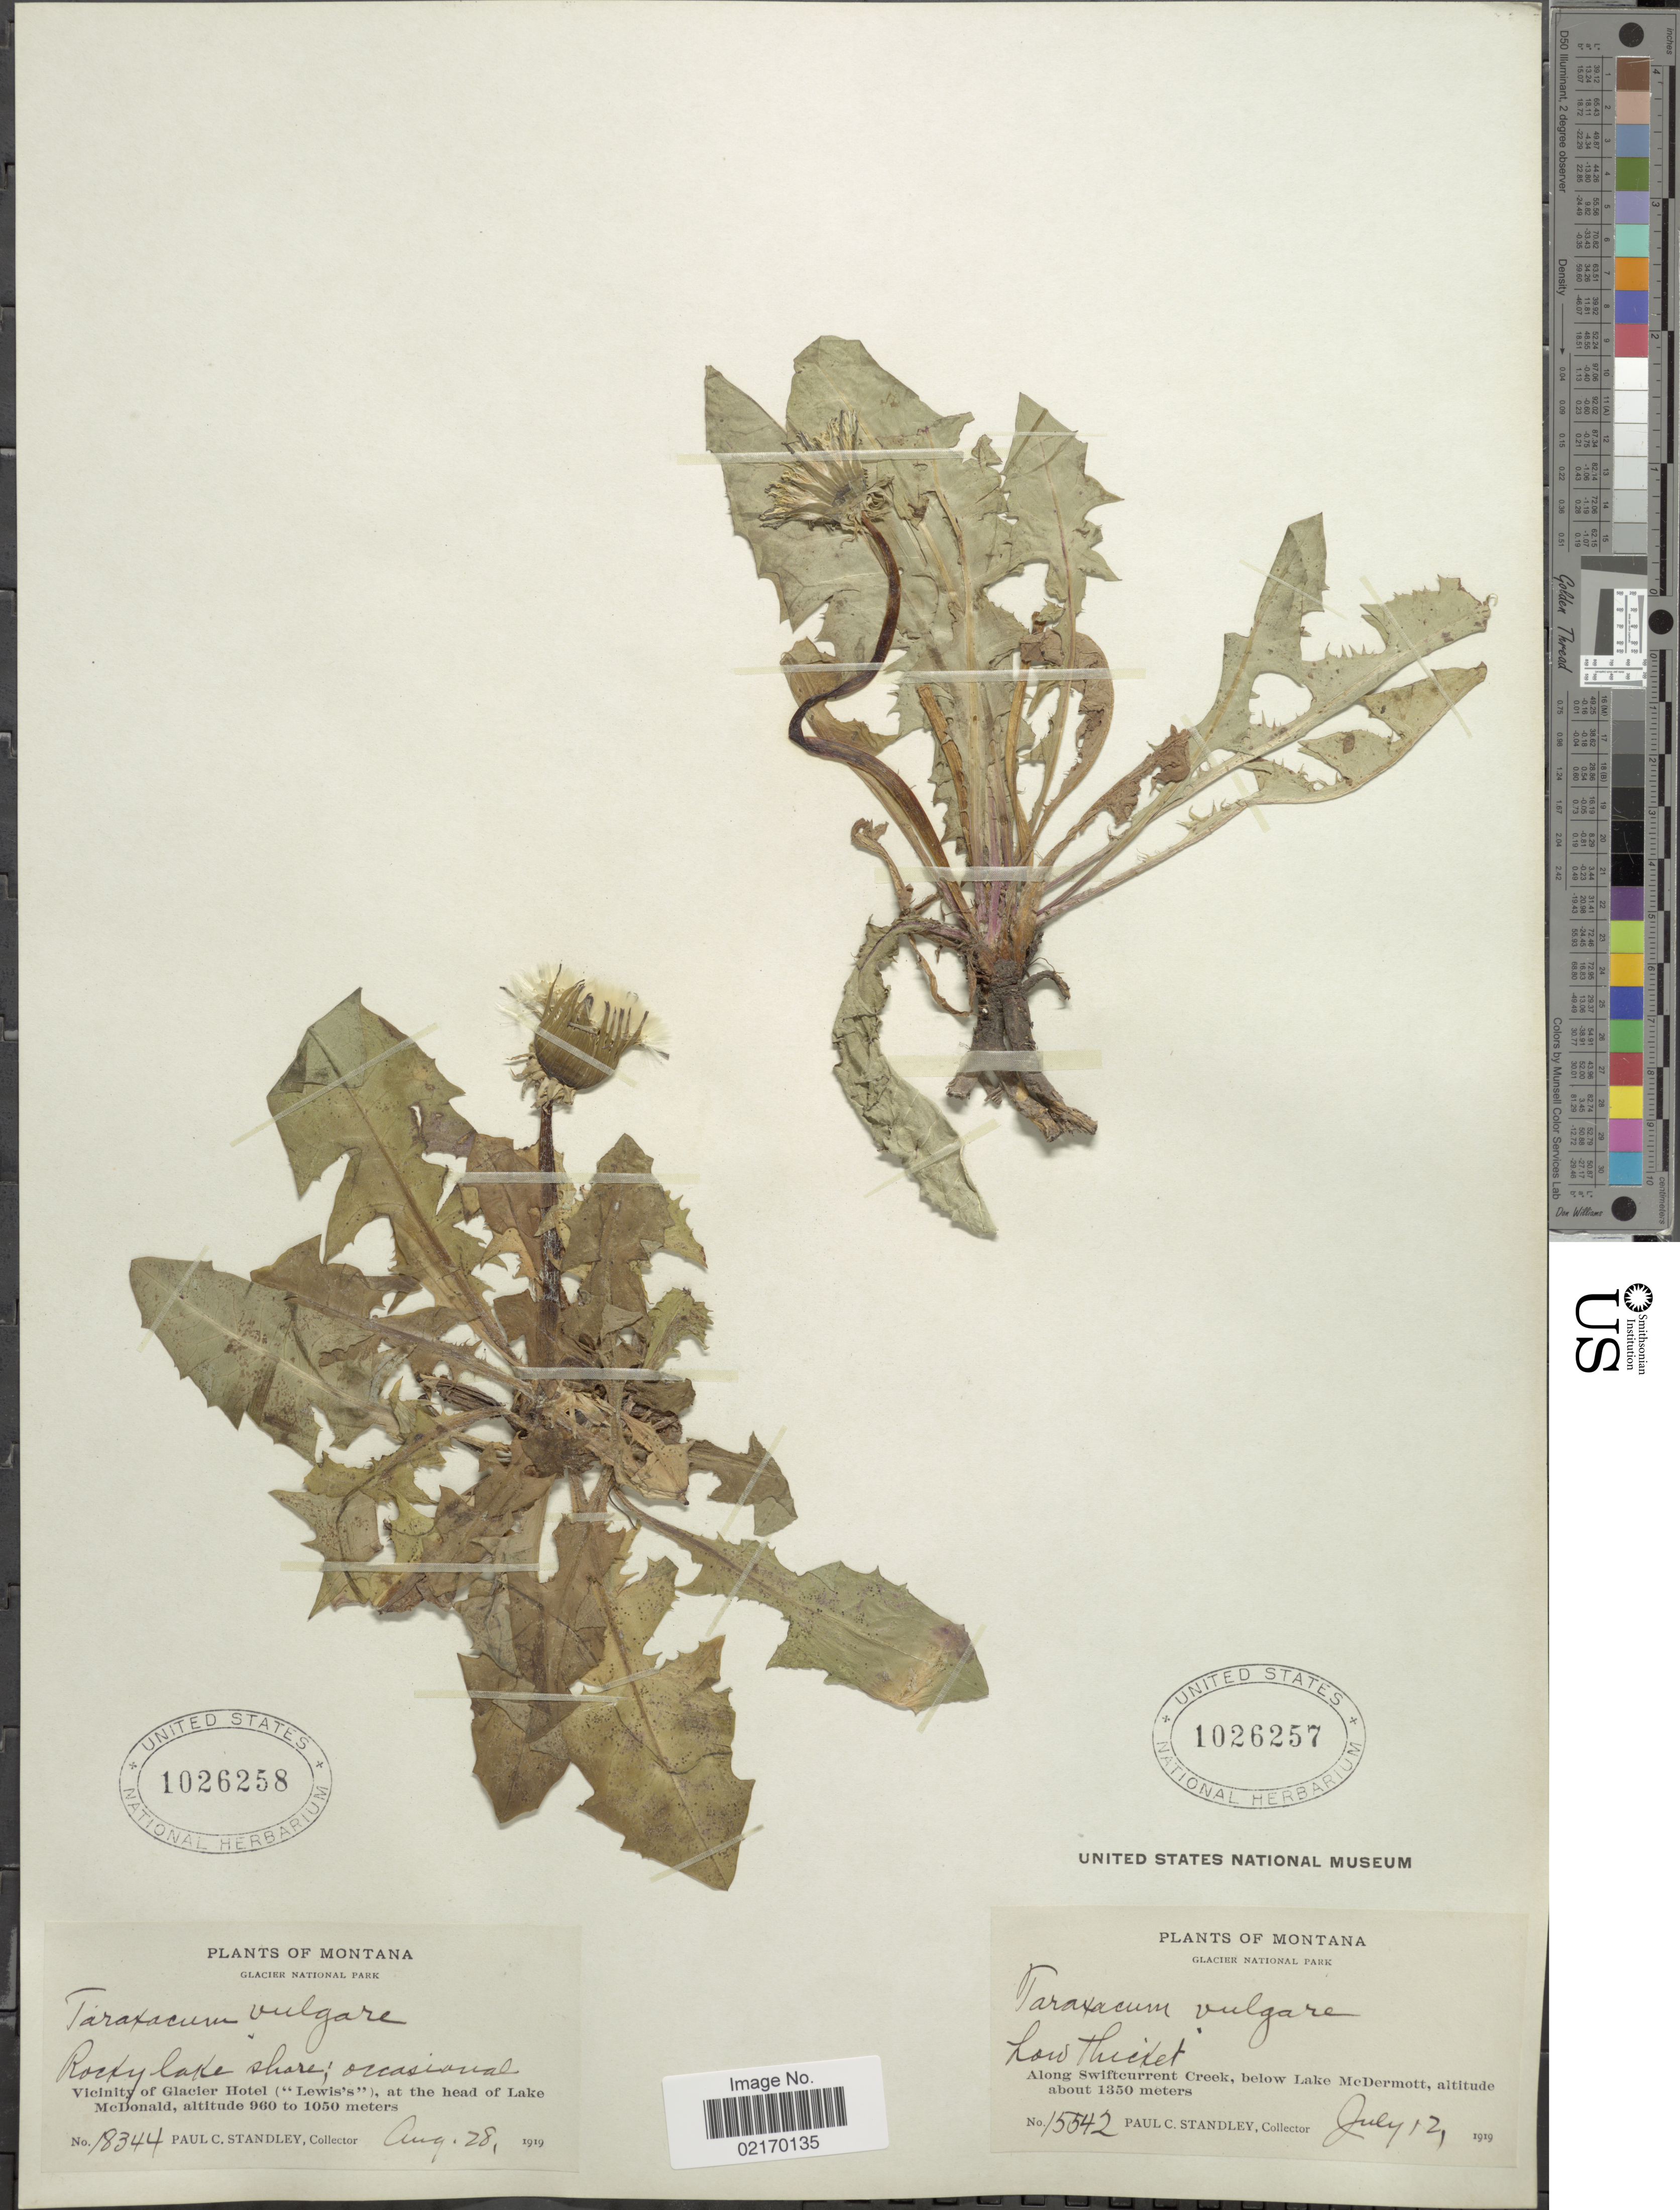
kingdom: Plantae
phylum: Tracheophyta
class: Magnoliopsida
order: Asterales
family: Asteraceae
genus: Taraxacum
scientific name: Taraxacum officinale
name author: G.H. Weber ex F.H. Wigg.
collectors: P. C. Standley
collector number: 15542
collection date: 1919-07-12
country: United States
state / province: Montana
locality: Low thicket, along Swiftcurrent Creek, below Lake McDermott, Glacier National Park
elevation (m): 1350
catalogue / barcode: US 1026257